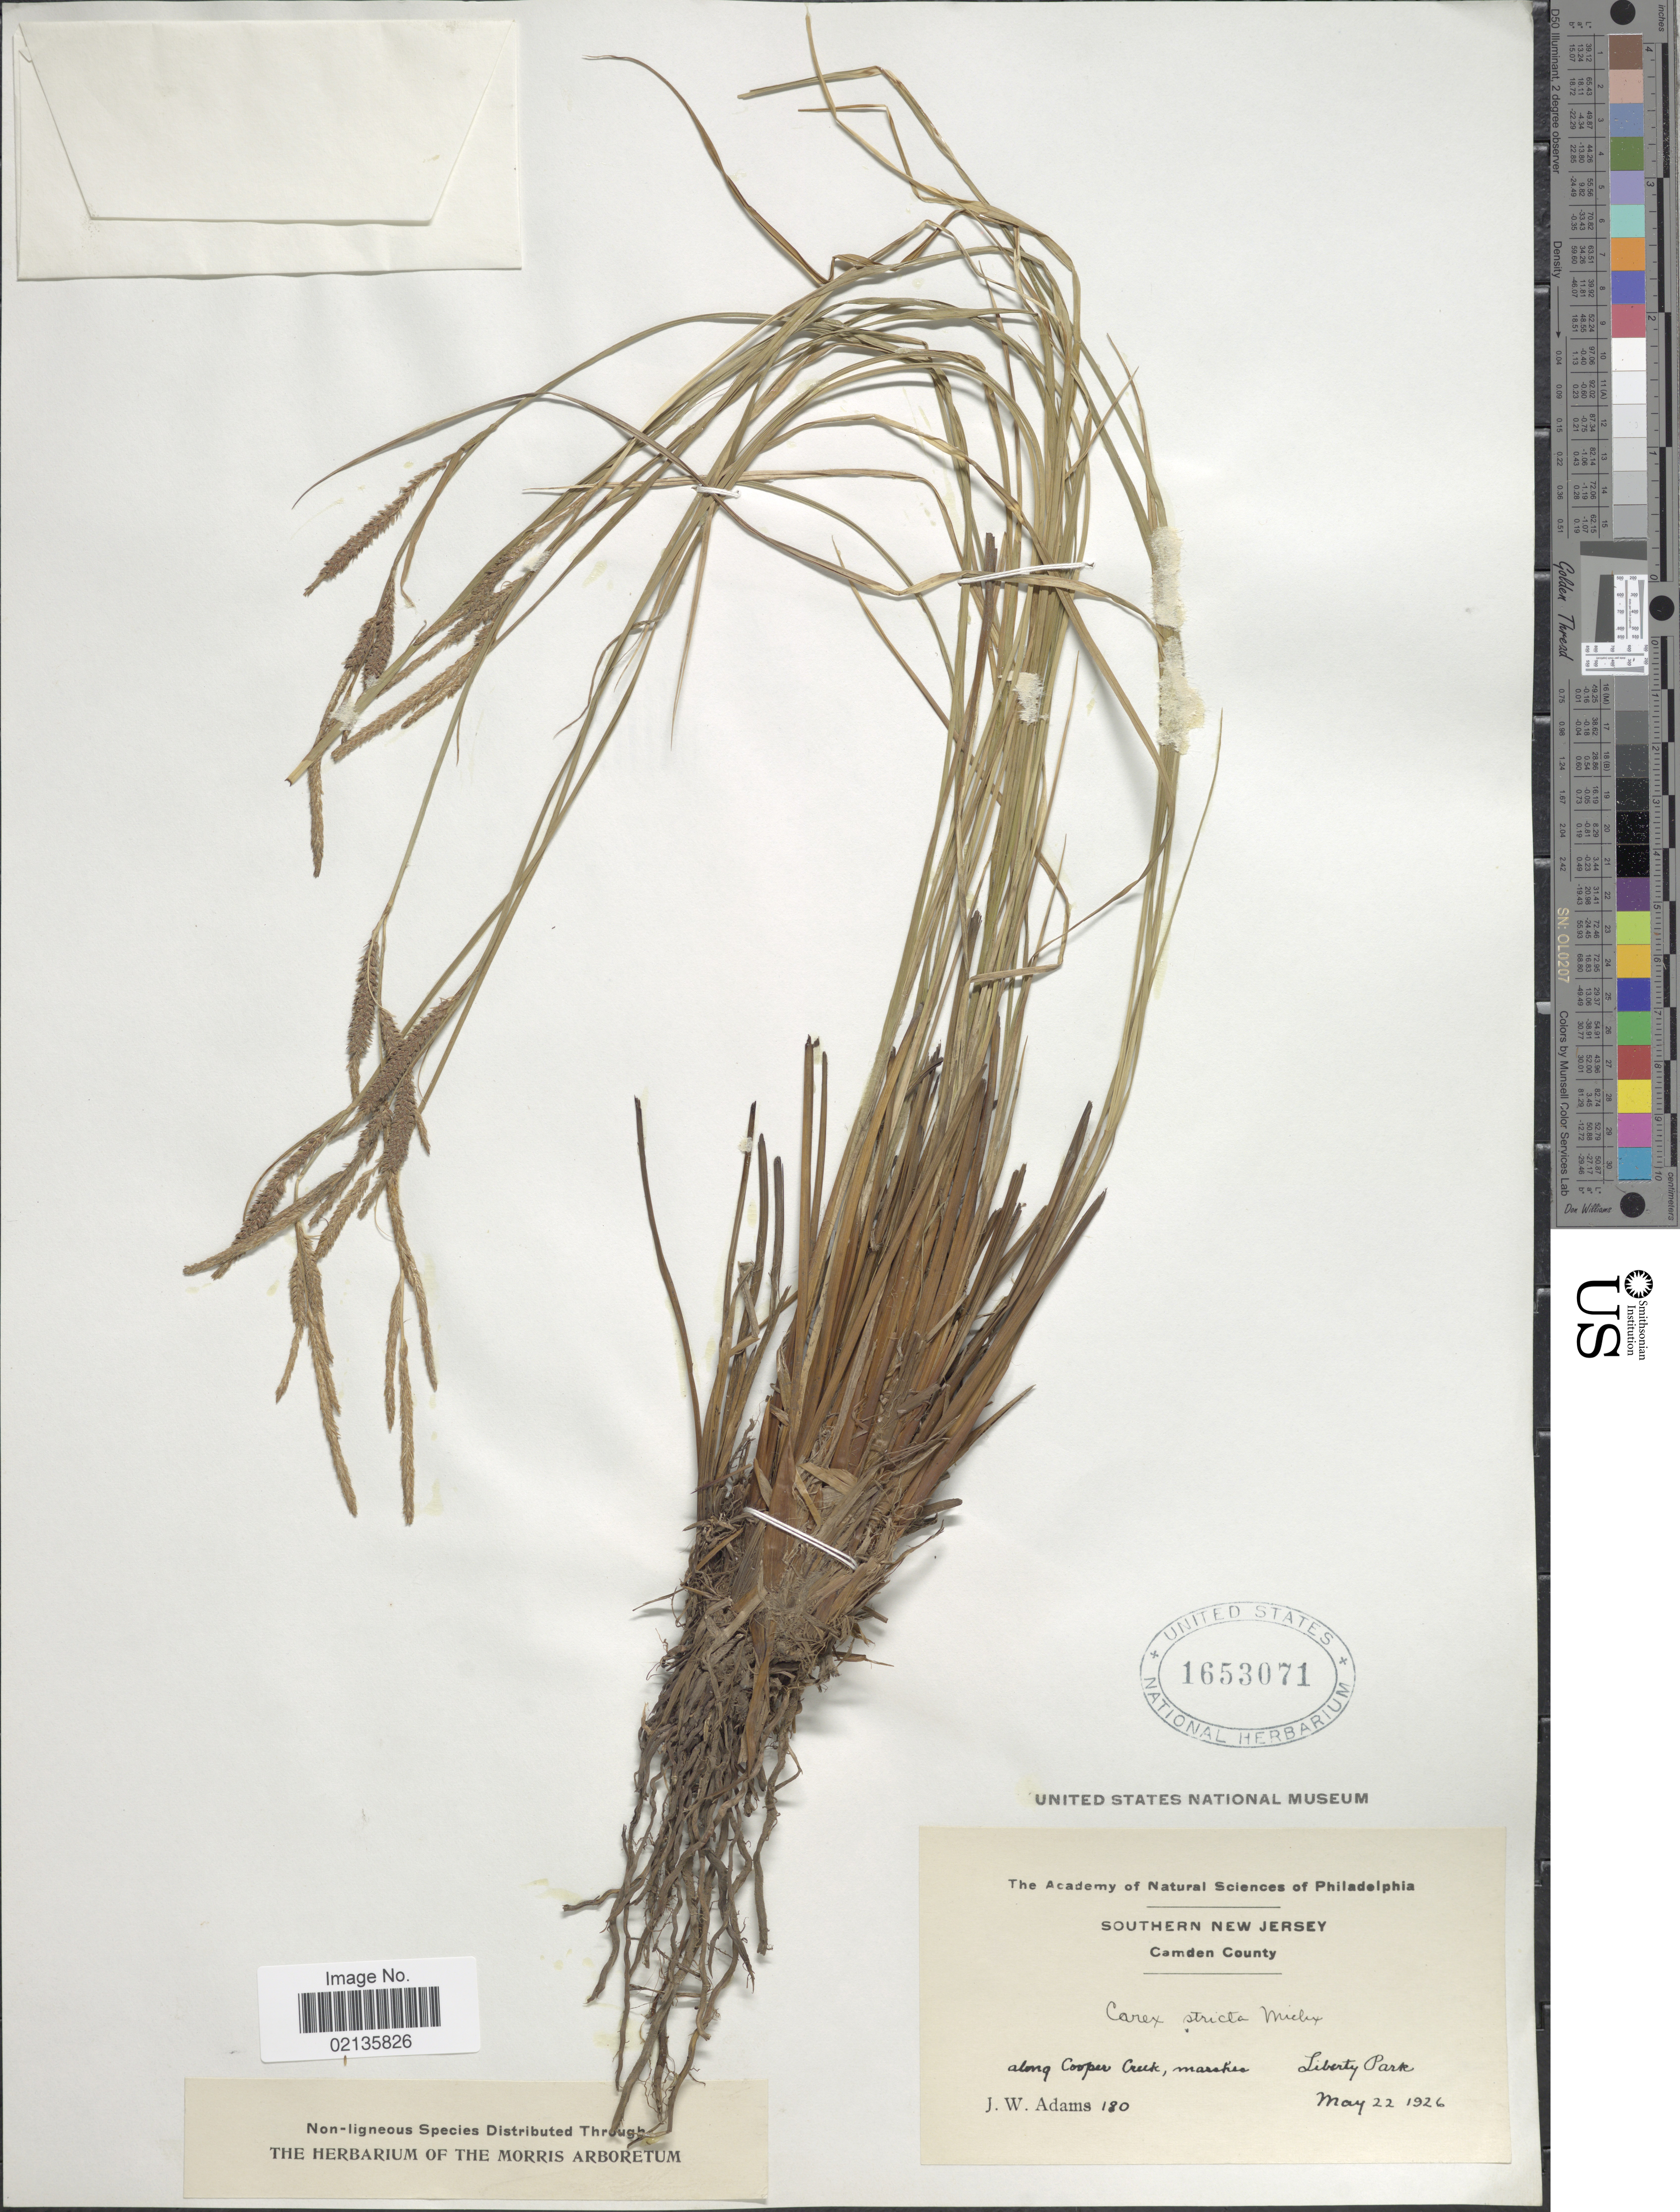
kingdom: Plantae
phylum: Tracheophyta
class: Liliopsida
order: Poales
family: Cyperaceae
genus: Carex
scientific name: Carex stricta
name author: Lam.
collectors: J. Adams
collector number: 180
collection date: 1926-05-22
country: United States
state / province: New Jersey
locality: Southern New Jersey, Camden County, along Cooper Creek, Liberty Park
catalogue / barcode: US 1653071